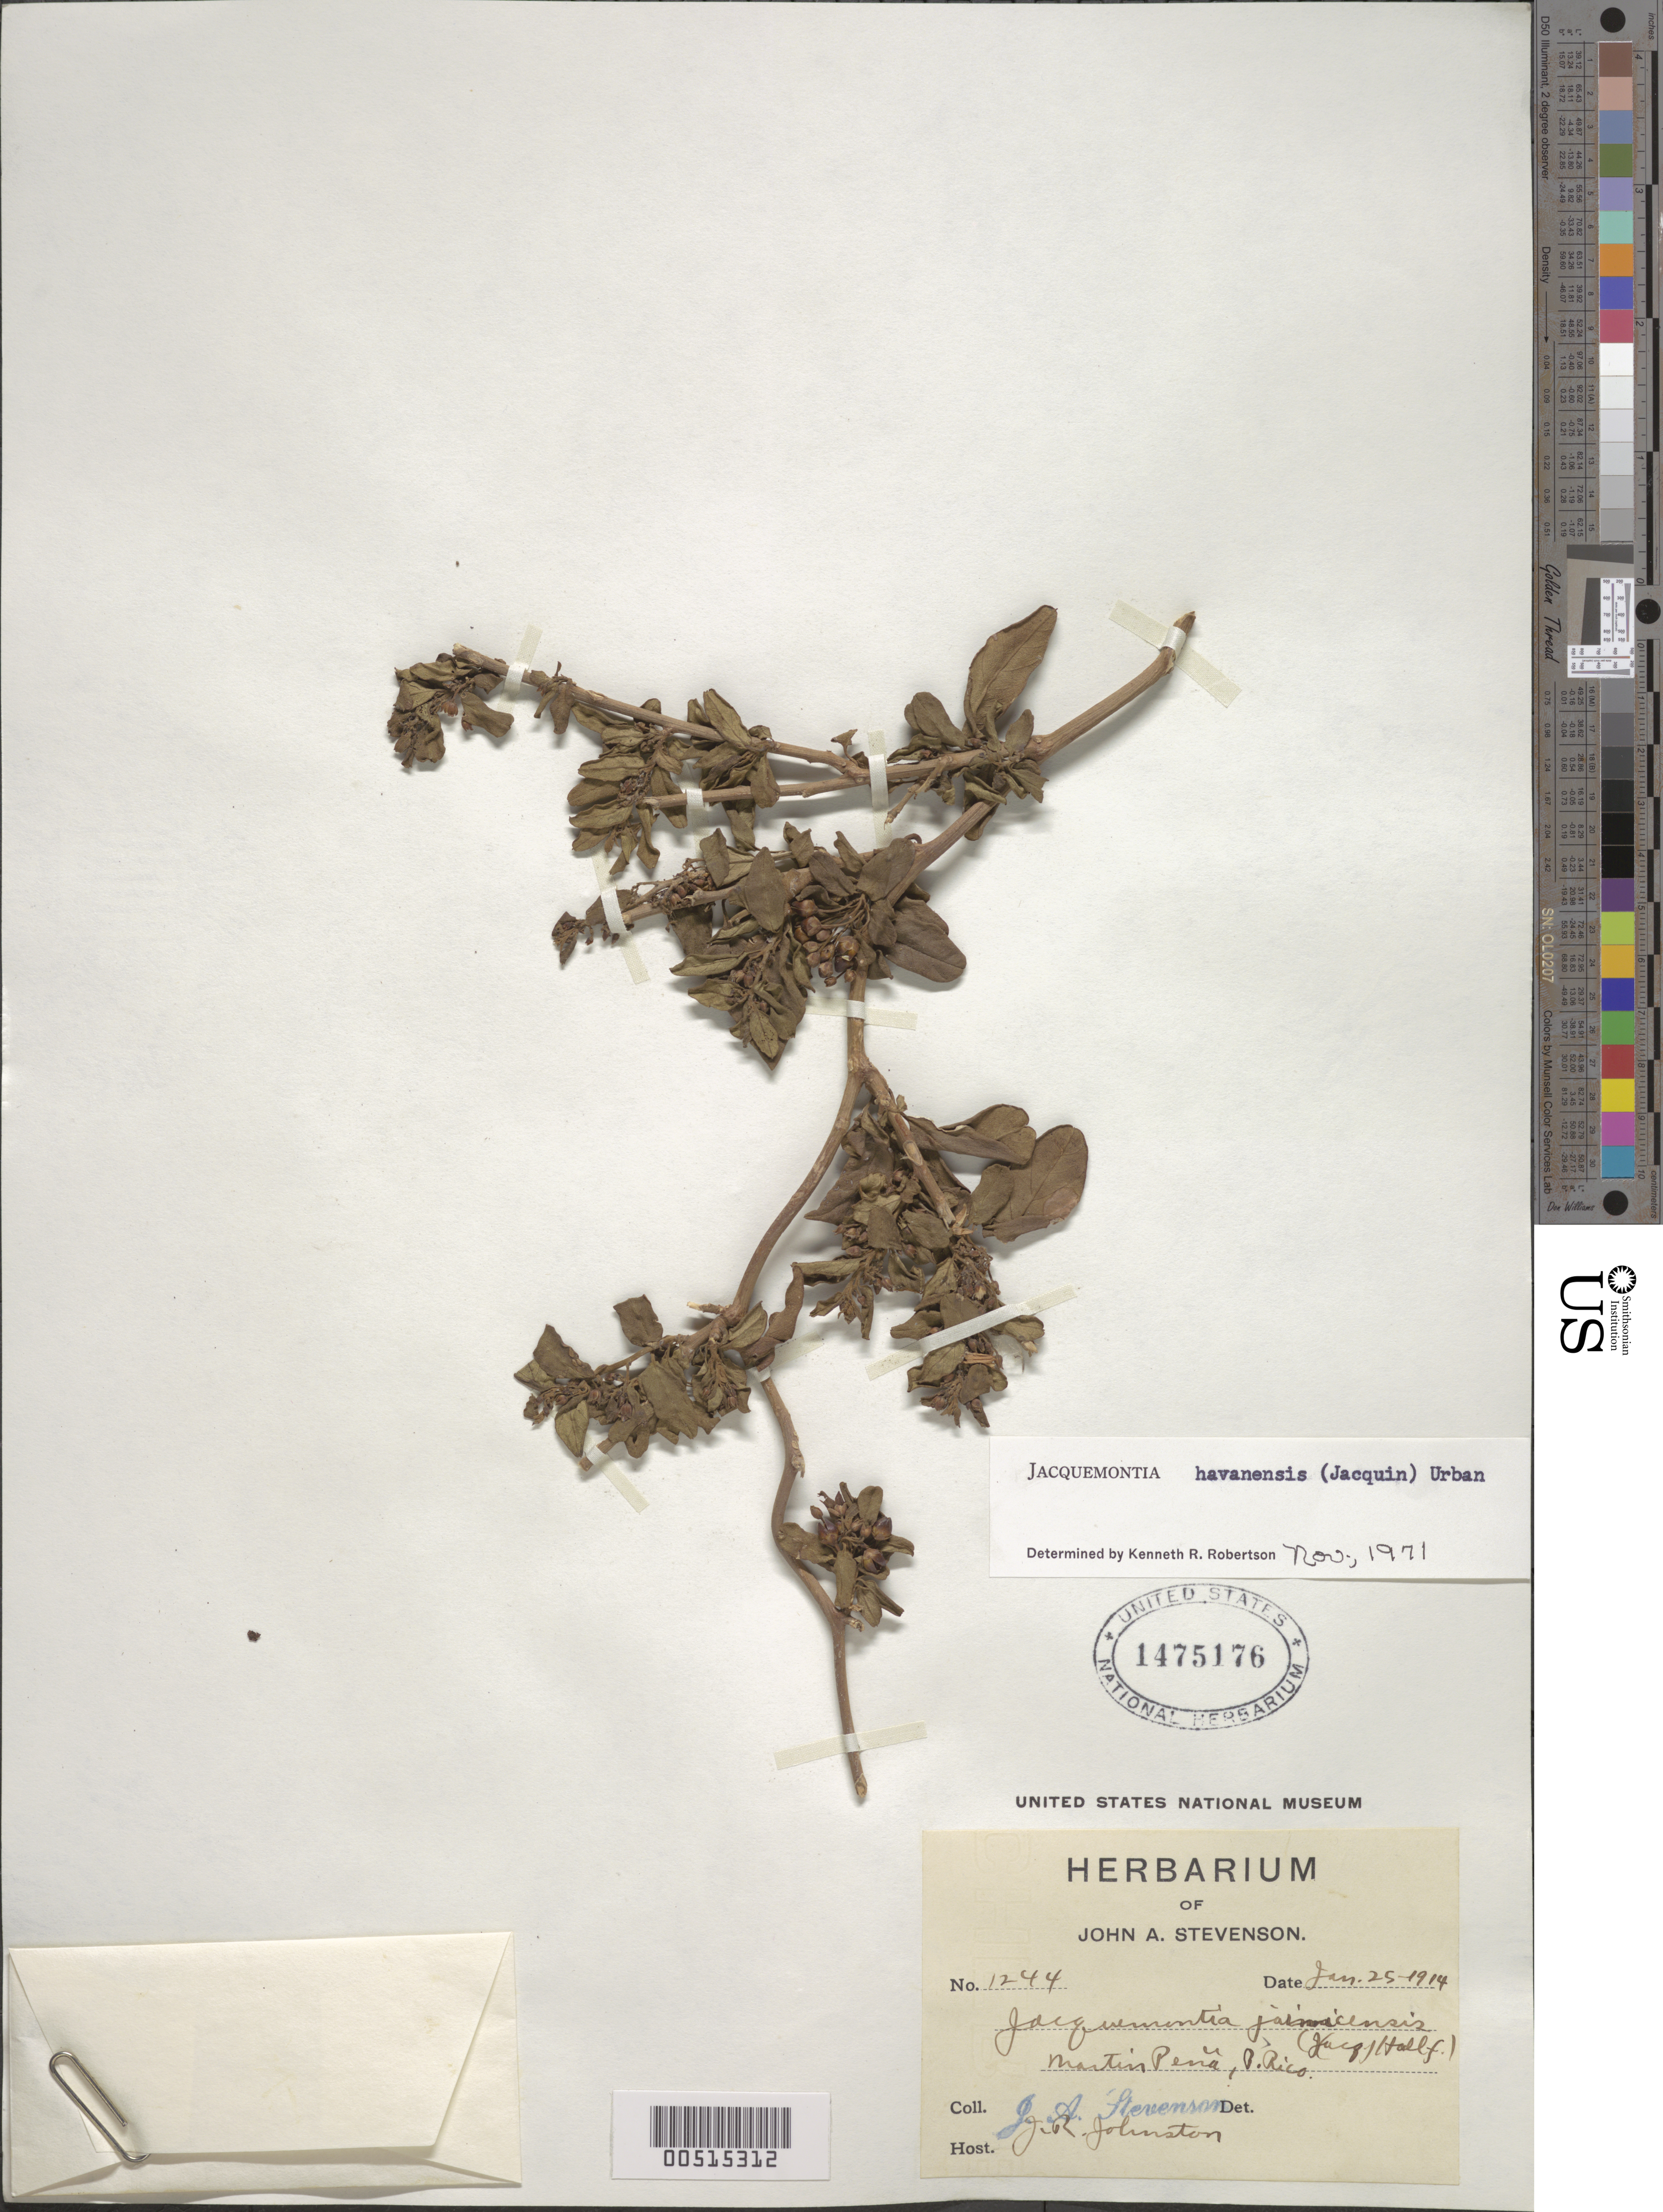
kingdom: Plantae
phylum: Tracheophyta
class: Magnoliopsida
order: Solanales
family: Convolvulaceae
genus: Jacquemontia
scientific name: Jacquemontia havanensis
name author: (Jacq.) Urb.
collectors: J. Stevenson & J. Johnston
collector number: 1244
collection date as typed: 25 Jan 1914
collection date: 1914-01-25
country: Puerto Rico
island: Greater Antilles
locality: Martin Peña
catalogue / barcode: US 1475176